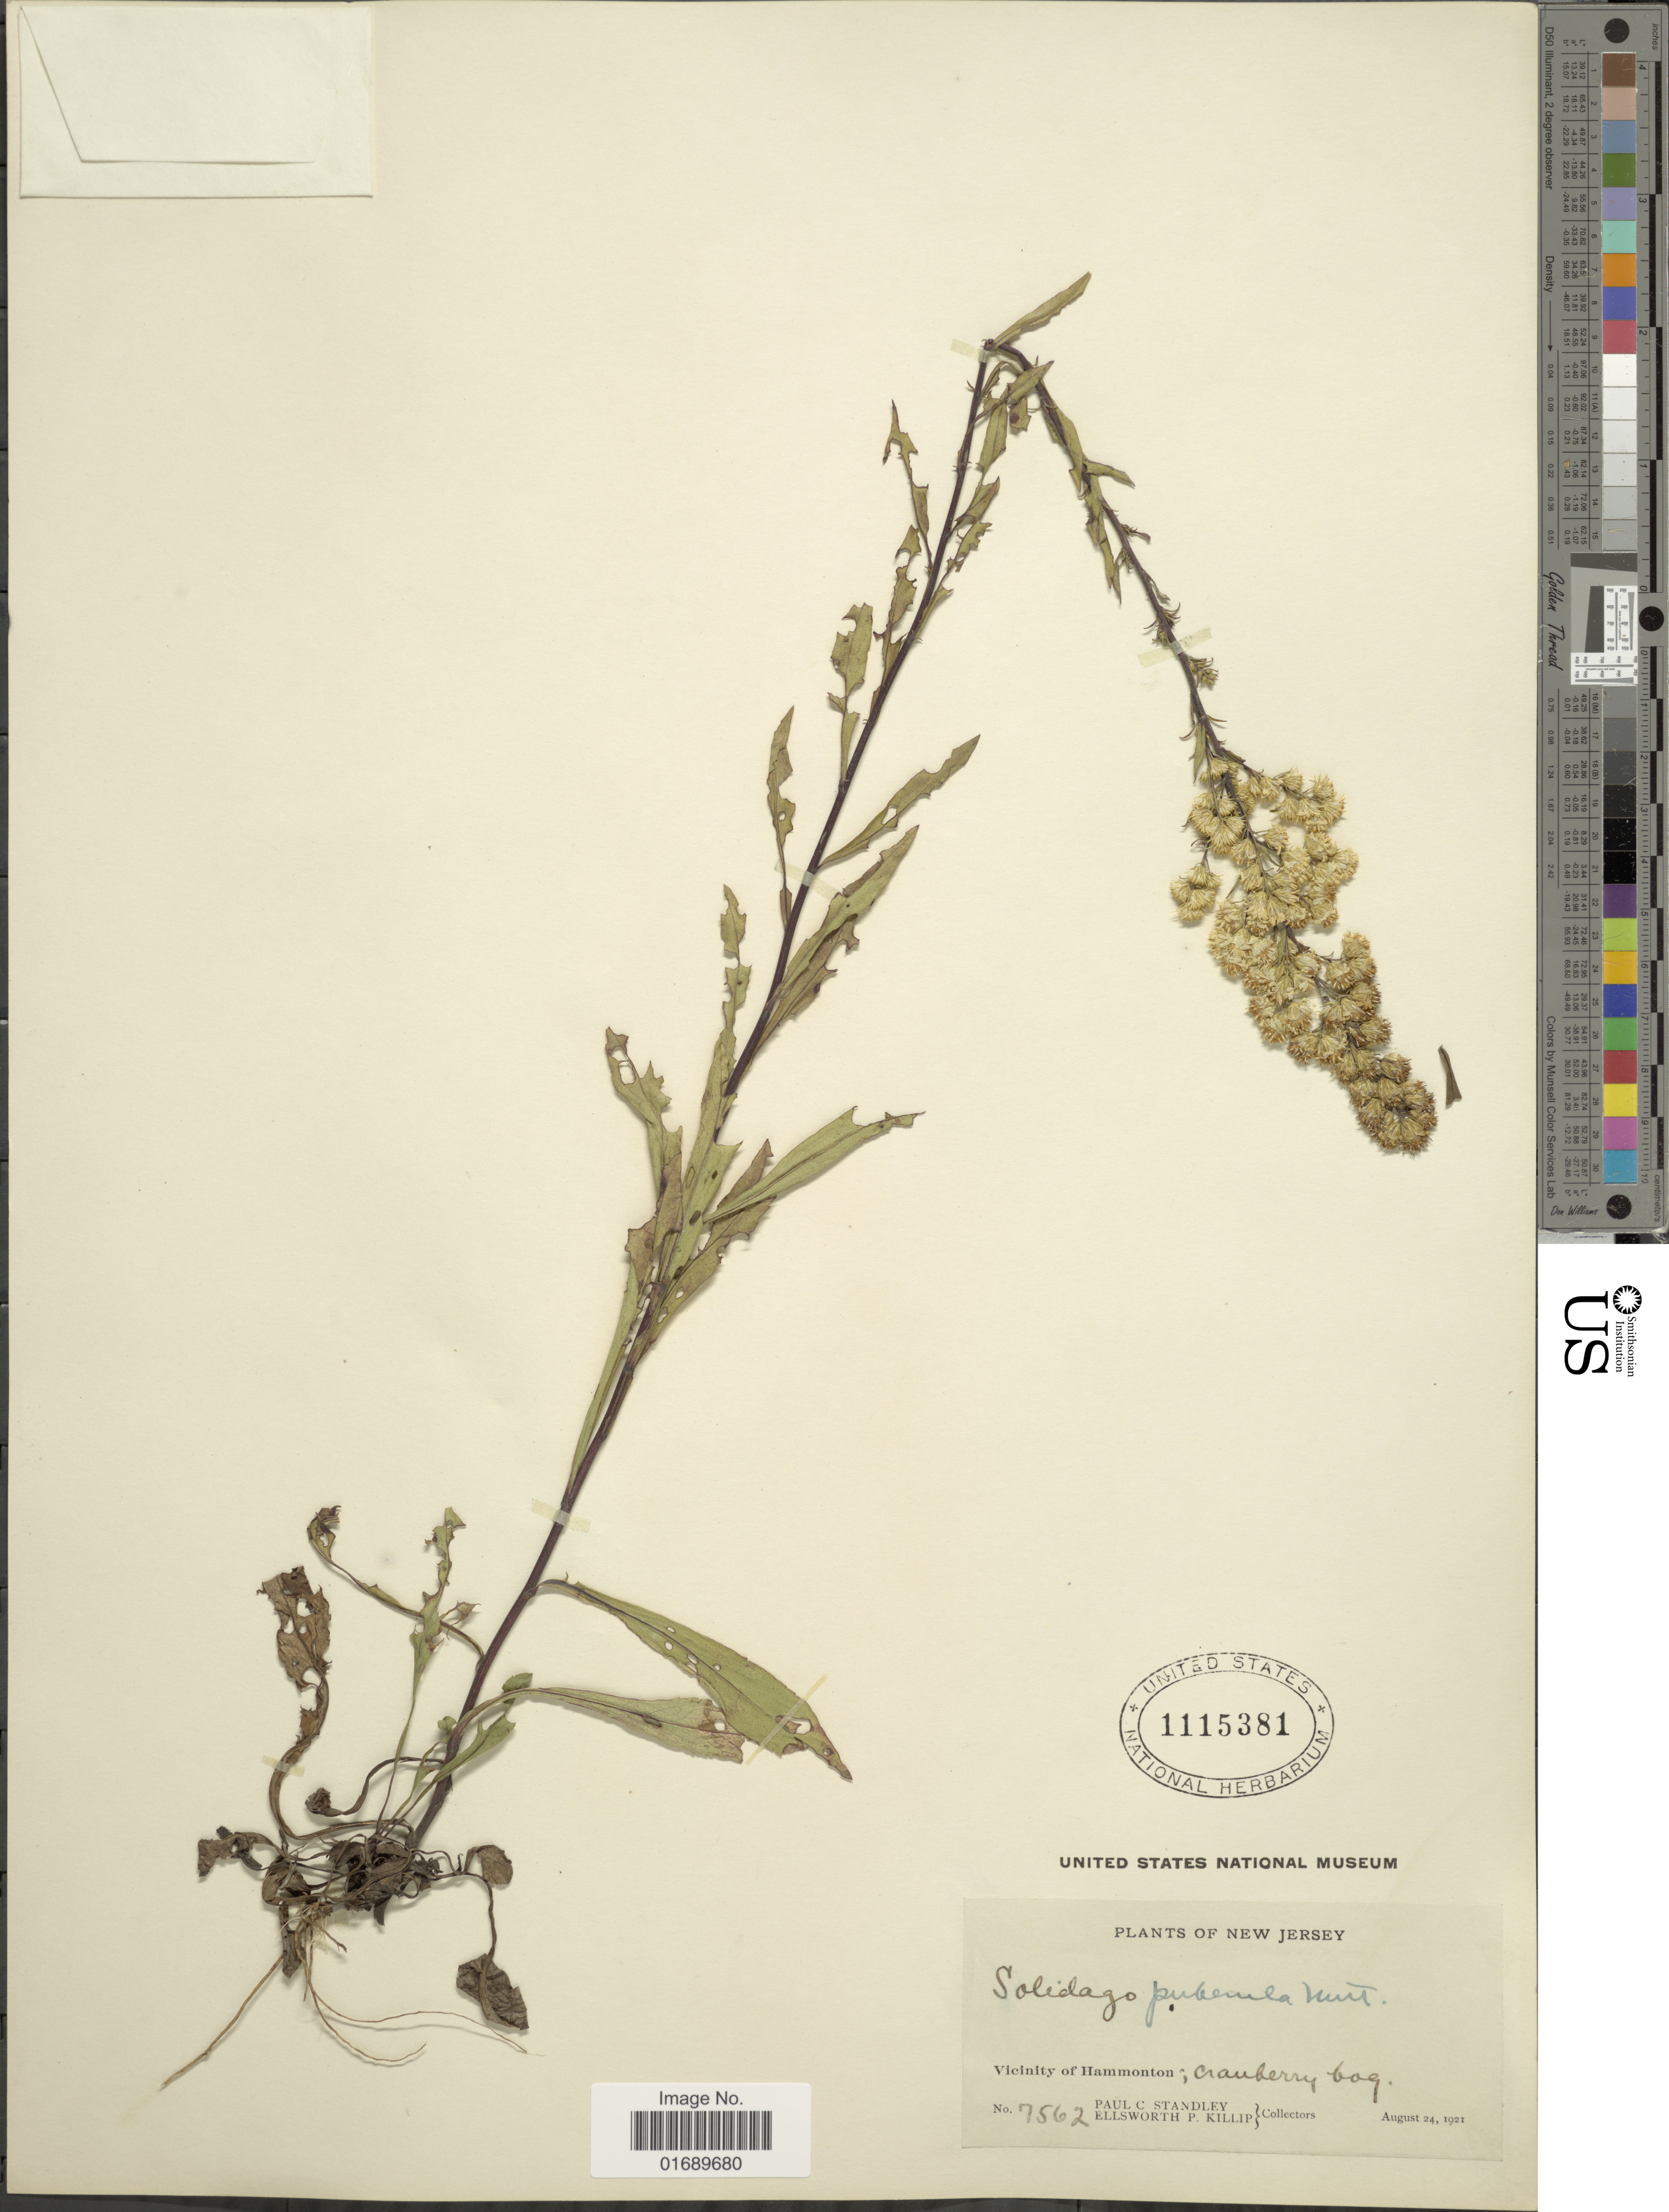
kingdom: Plantae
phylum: Tracheophyta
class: Magnoliopsida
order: Asterales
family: Asteraceae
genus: Solidago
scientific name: Solidago puberula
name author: Nutt.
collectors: P. C. Standley & E. P. Killip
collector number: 7562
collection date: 1921-08-24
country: United States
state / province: New Jersey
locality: Vicinity of Hammonton; cranberry bog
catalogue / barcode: US 1115381